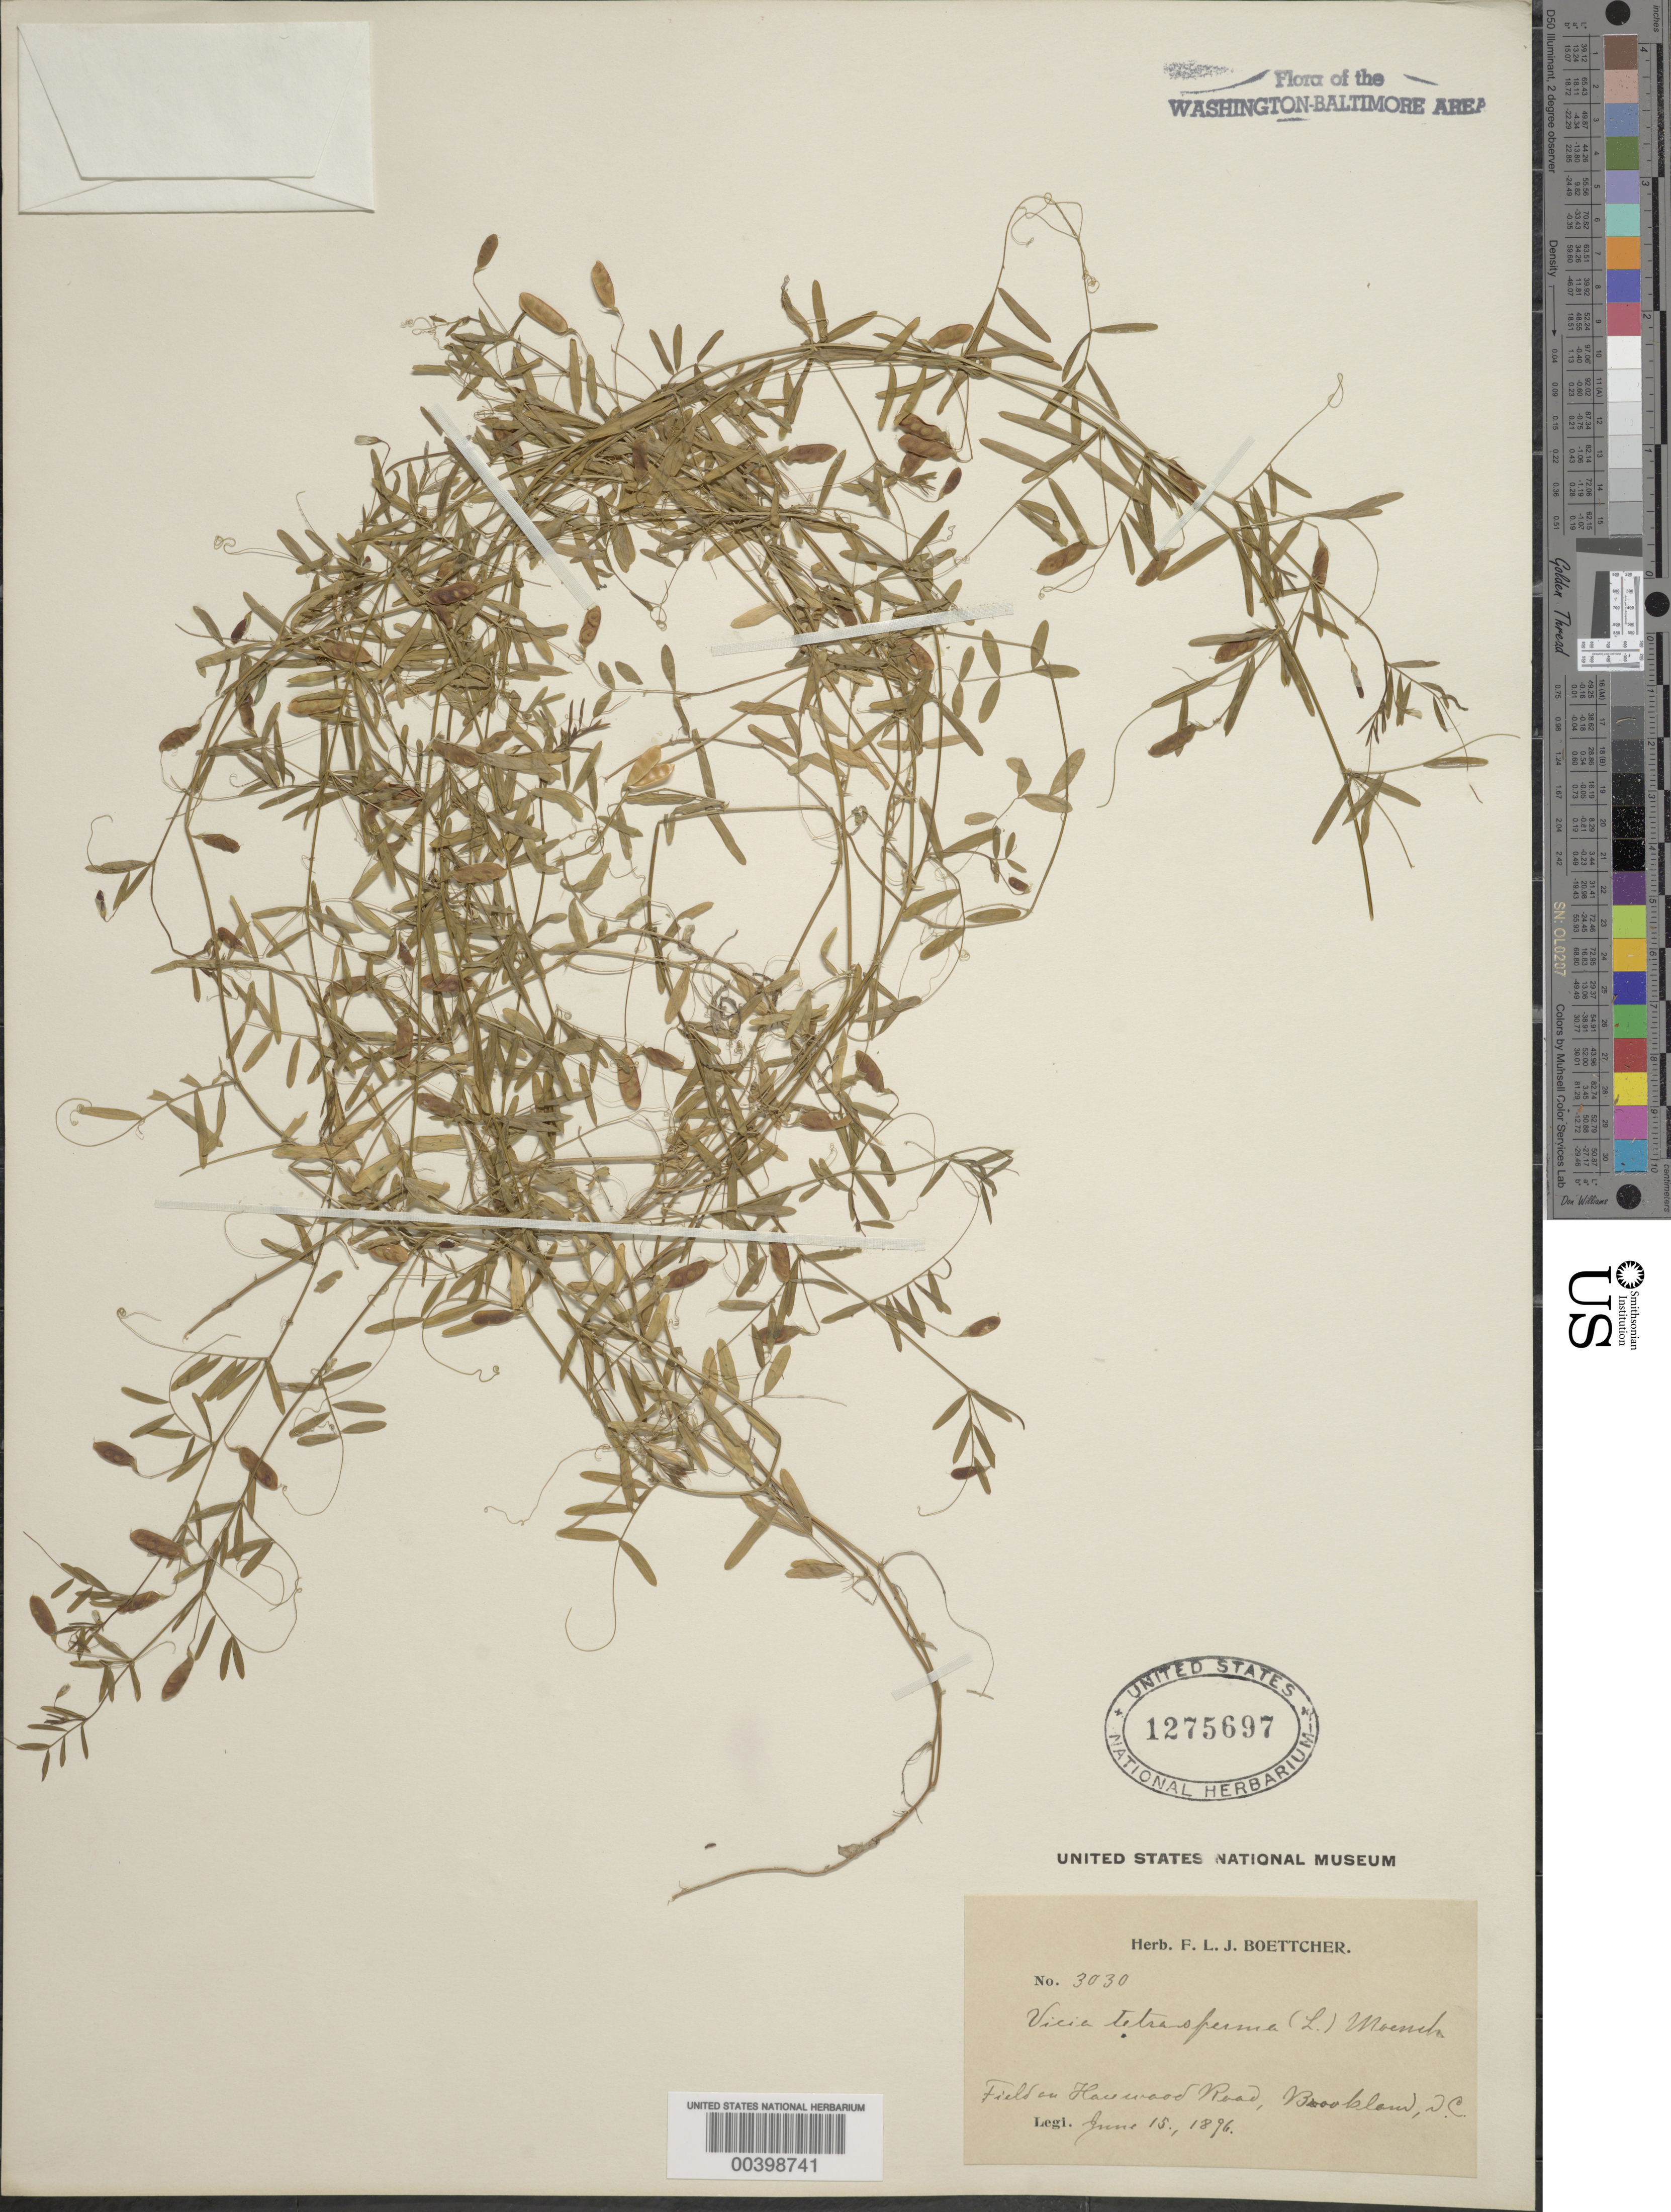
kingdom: Plantae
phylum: Tracheophyta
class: Magnoliopsida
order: Fabales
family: Fabaceae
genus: Vicia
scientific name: Vicia tetrasperma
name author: (L.) Schreb.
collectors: F. Boettcher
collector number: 3030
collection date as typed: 15 Jun 1896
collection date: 1896-06-15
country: United States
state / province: District of Columbia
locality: Brookland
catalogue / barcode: US 1275697